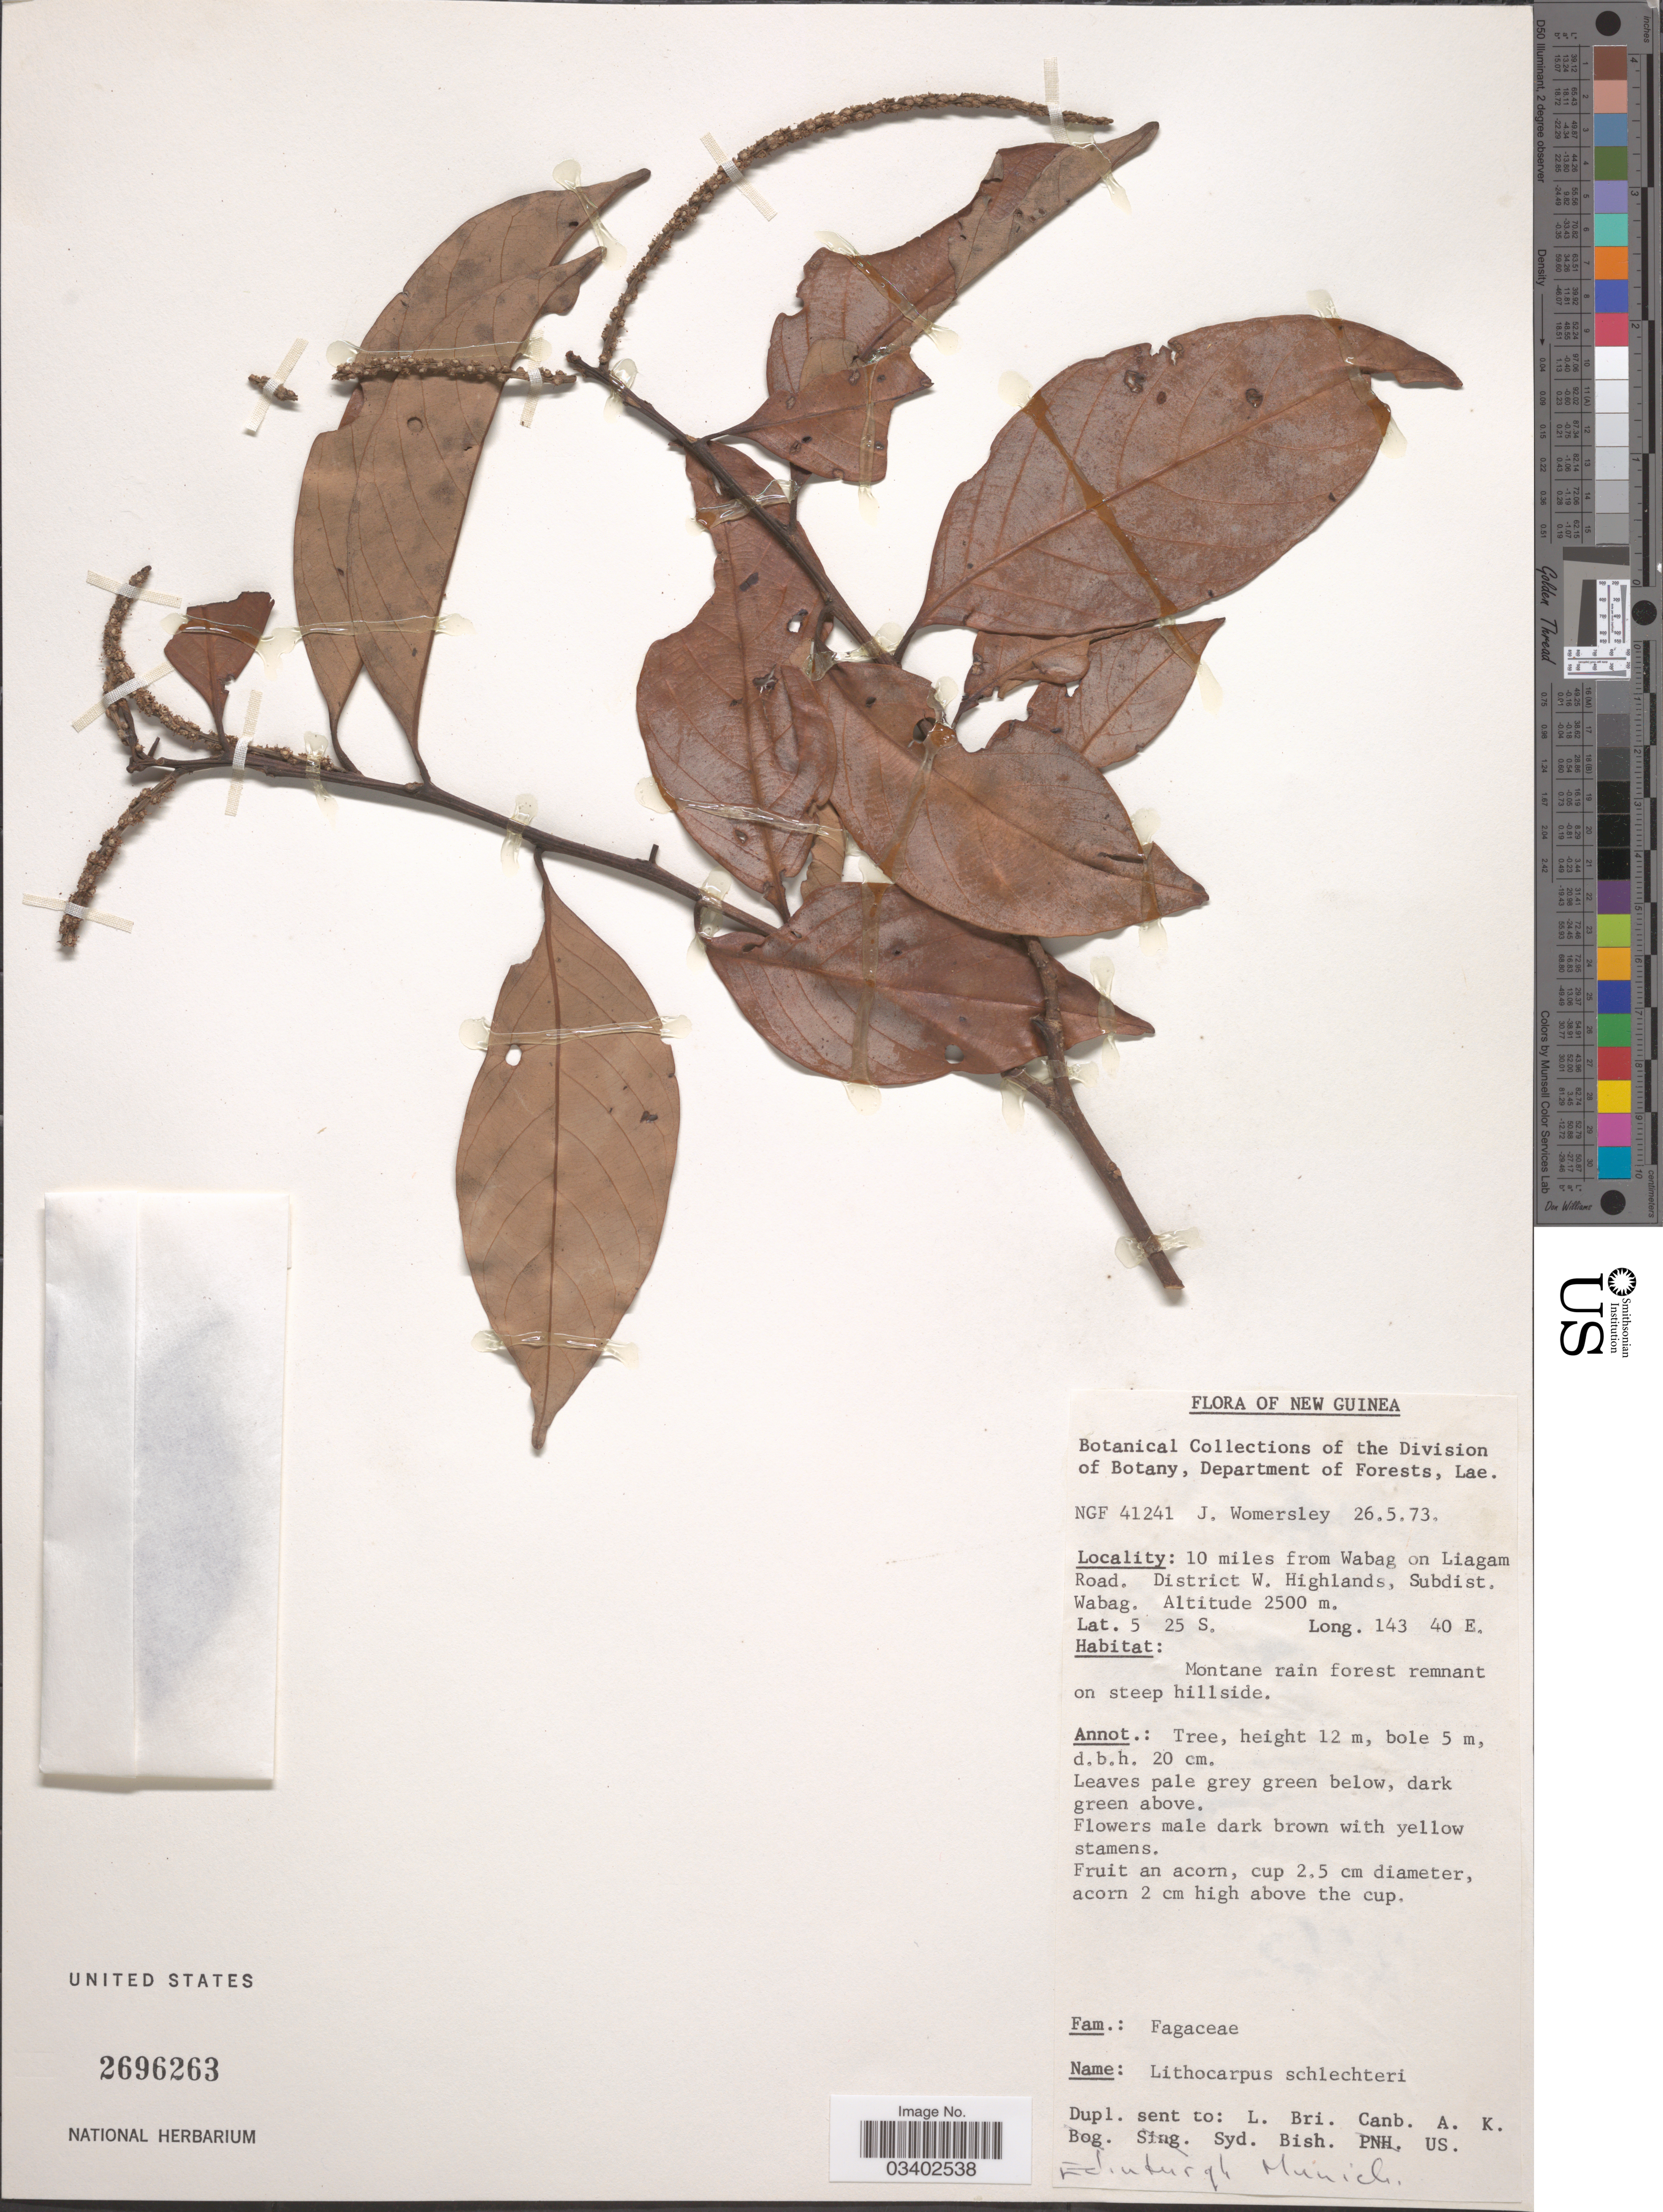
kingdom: Plantae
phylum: Tracheophyta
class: Magnoliopsida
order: Fagales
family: Fagaceae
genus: Lithocarpus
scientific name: Lithocarpus schlechteri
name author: Markgr.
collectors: J. S. Womersley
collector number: NGF41241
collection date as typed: Transcribed d/m/y: 26/5/73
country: Papua New Guinea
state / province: Western Highlands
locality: New Guinea. 10 miles from Wabag on Liagam Road. District W. Highlands, Subdist. Wabag.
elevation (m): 2500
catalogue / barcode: US 2696263